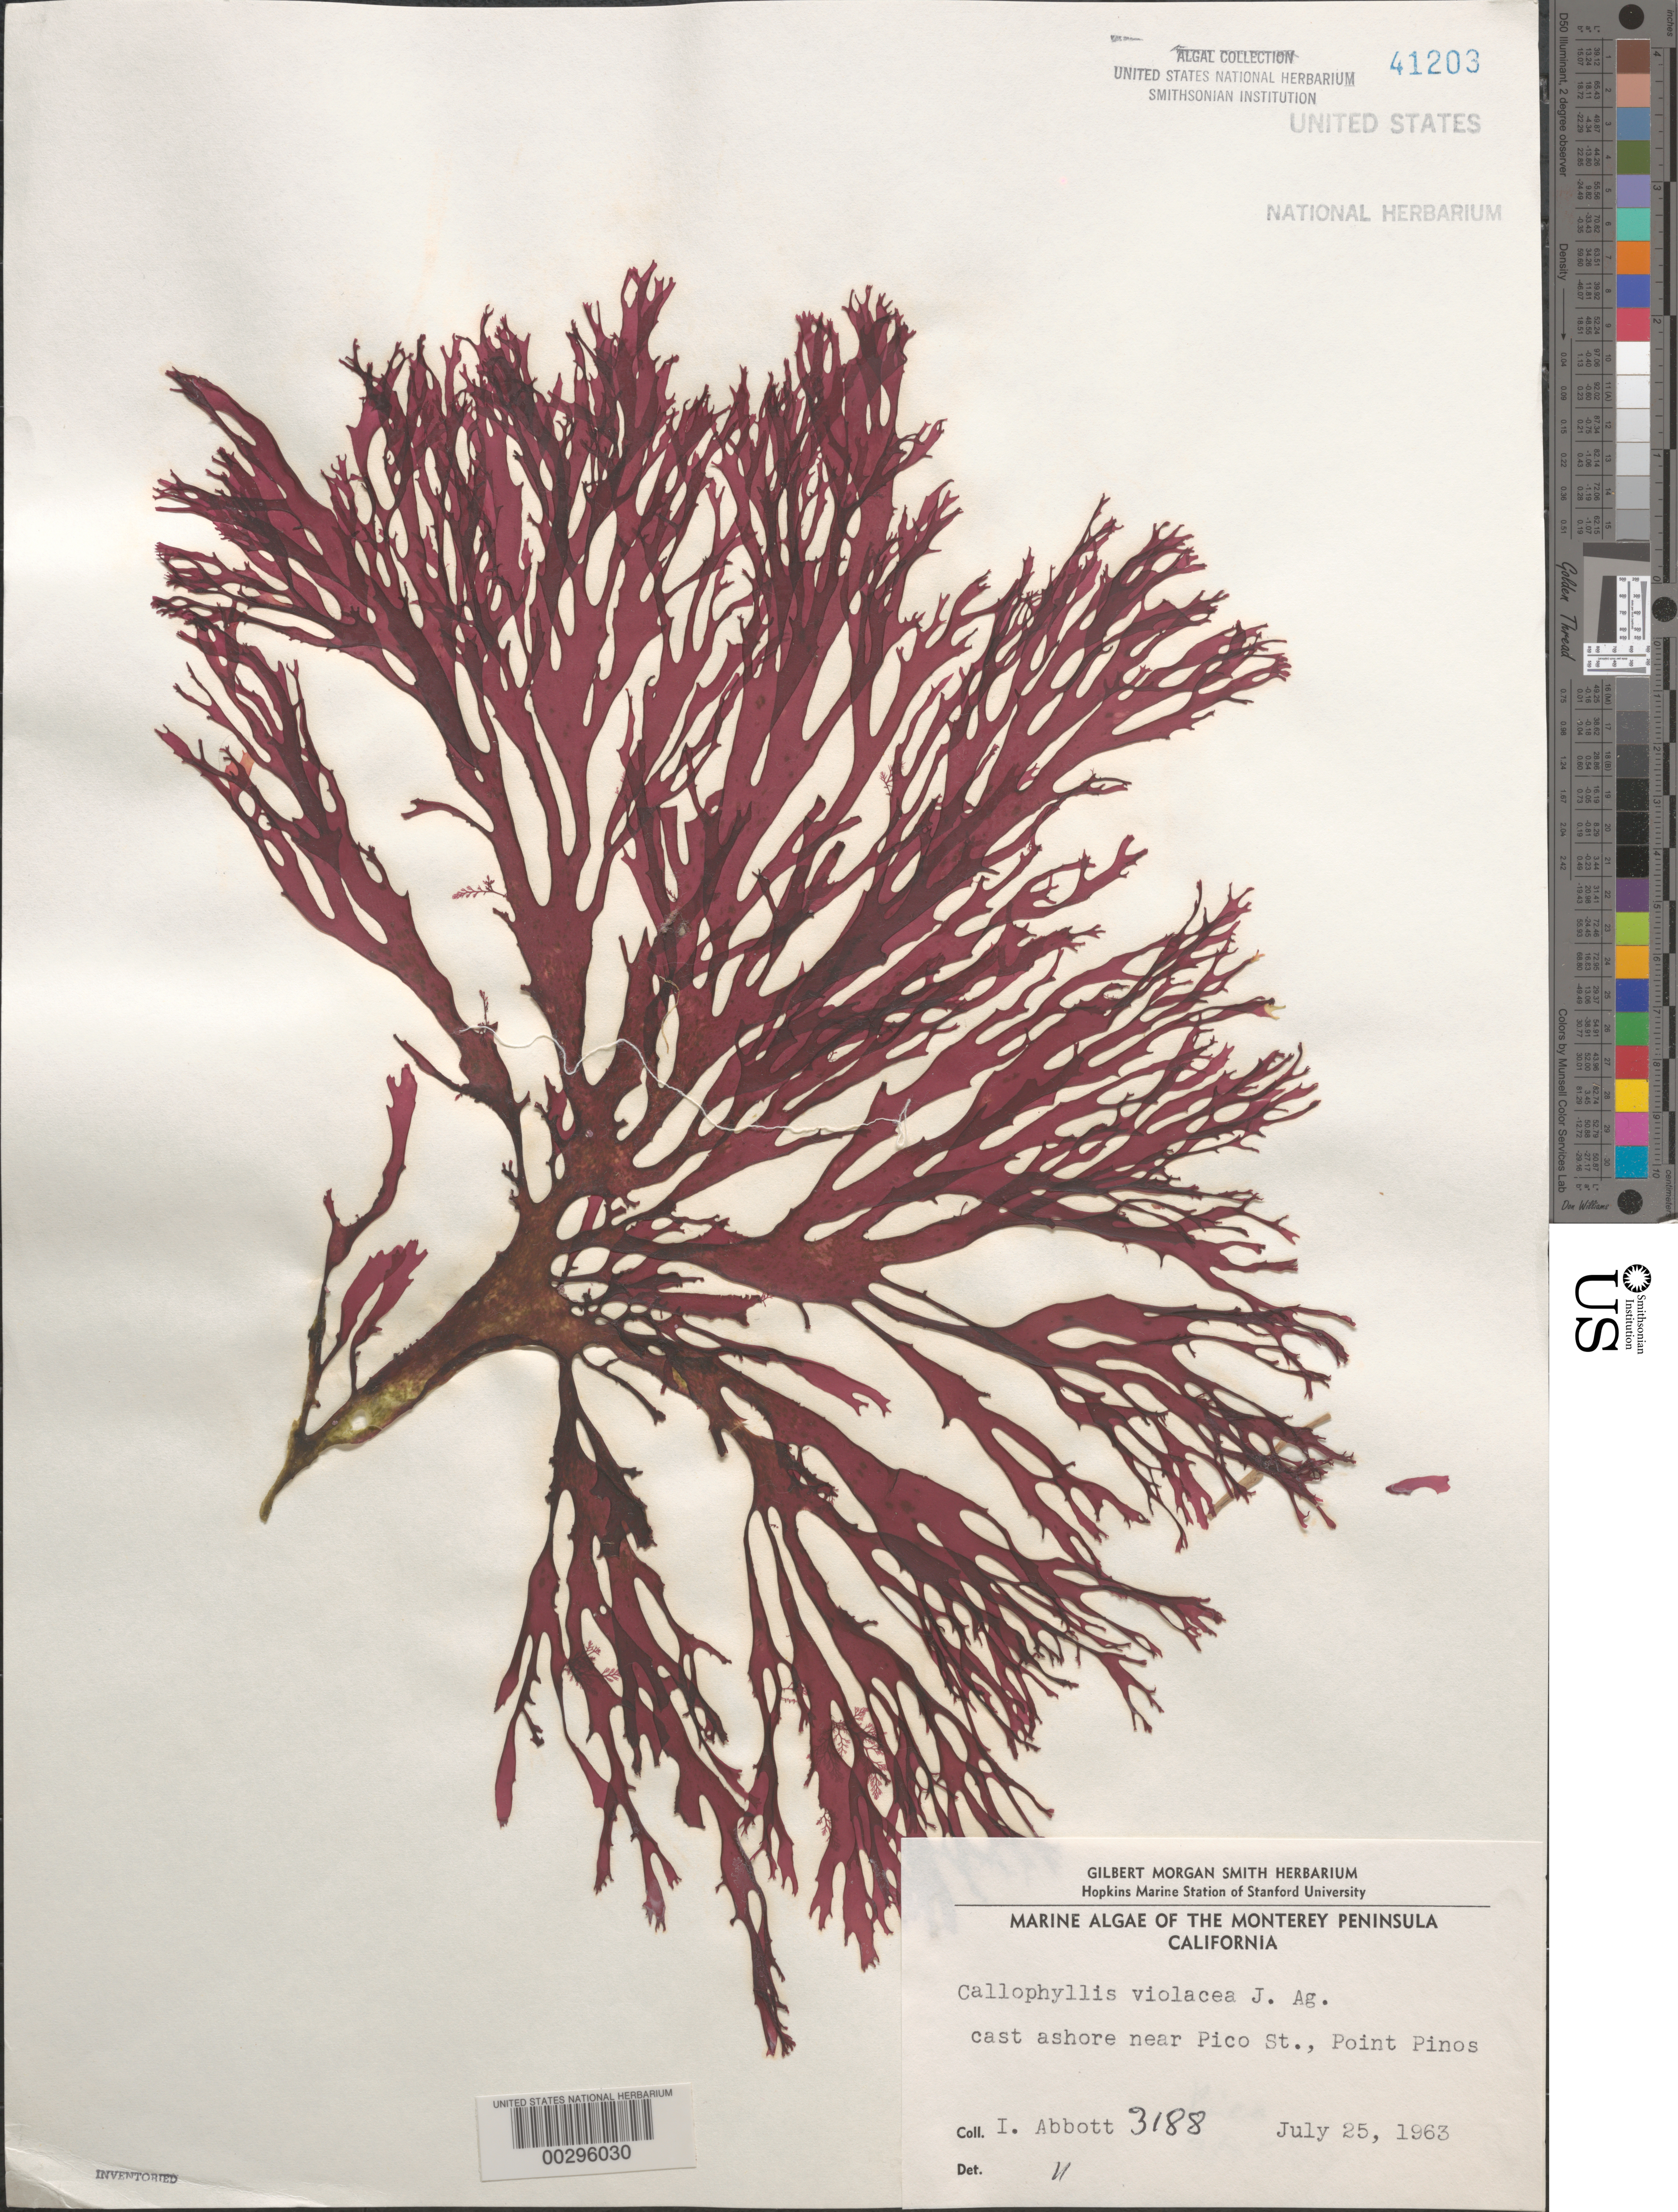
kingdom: Plantae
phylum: Rhodophyta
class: Florideophyceae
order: Gigartinales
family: Kallymeniaceae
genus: Callophyllis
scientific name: Callophyllis violacea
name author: J. Agardh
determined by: Abbott, Isabella A.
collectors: I. A. Abbott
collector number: IAA 3188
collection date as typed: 25 Jul 1963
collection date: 1963-07-25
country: United States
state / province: California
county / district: Monterey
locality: Point Pinos, near Pico Street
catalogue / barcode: US 41203